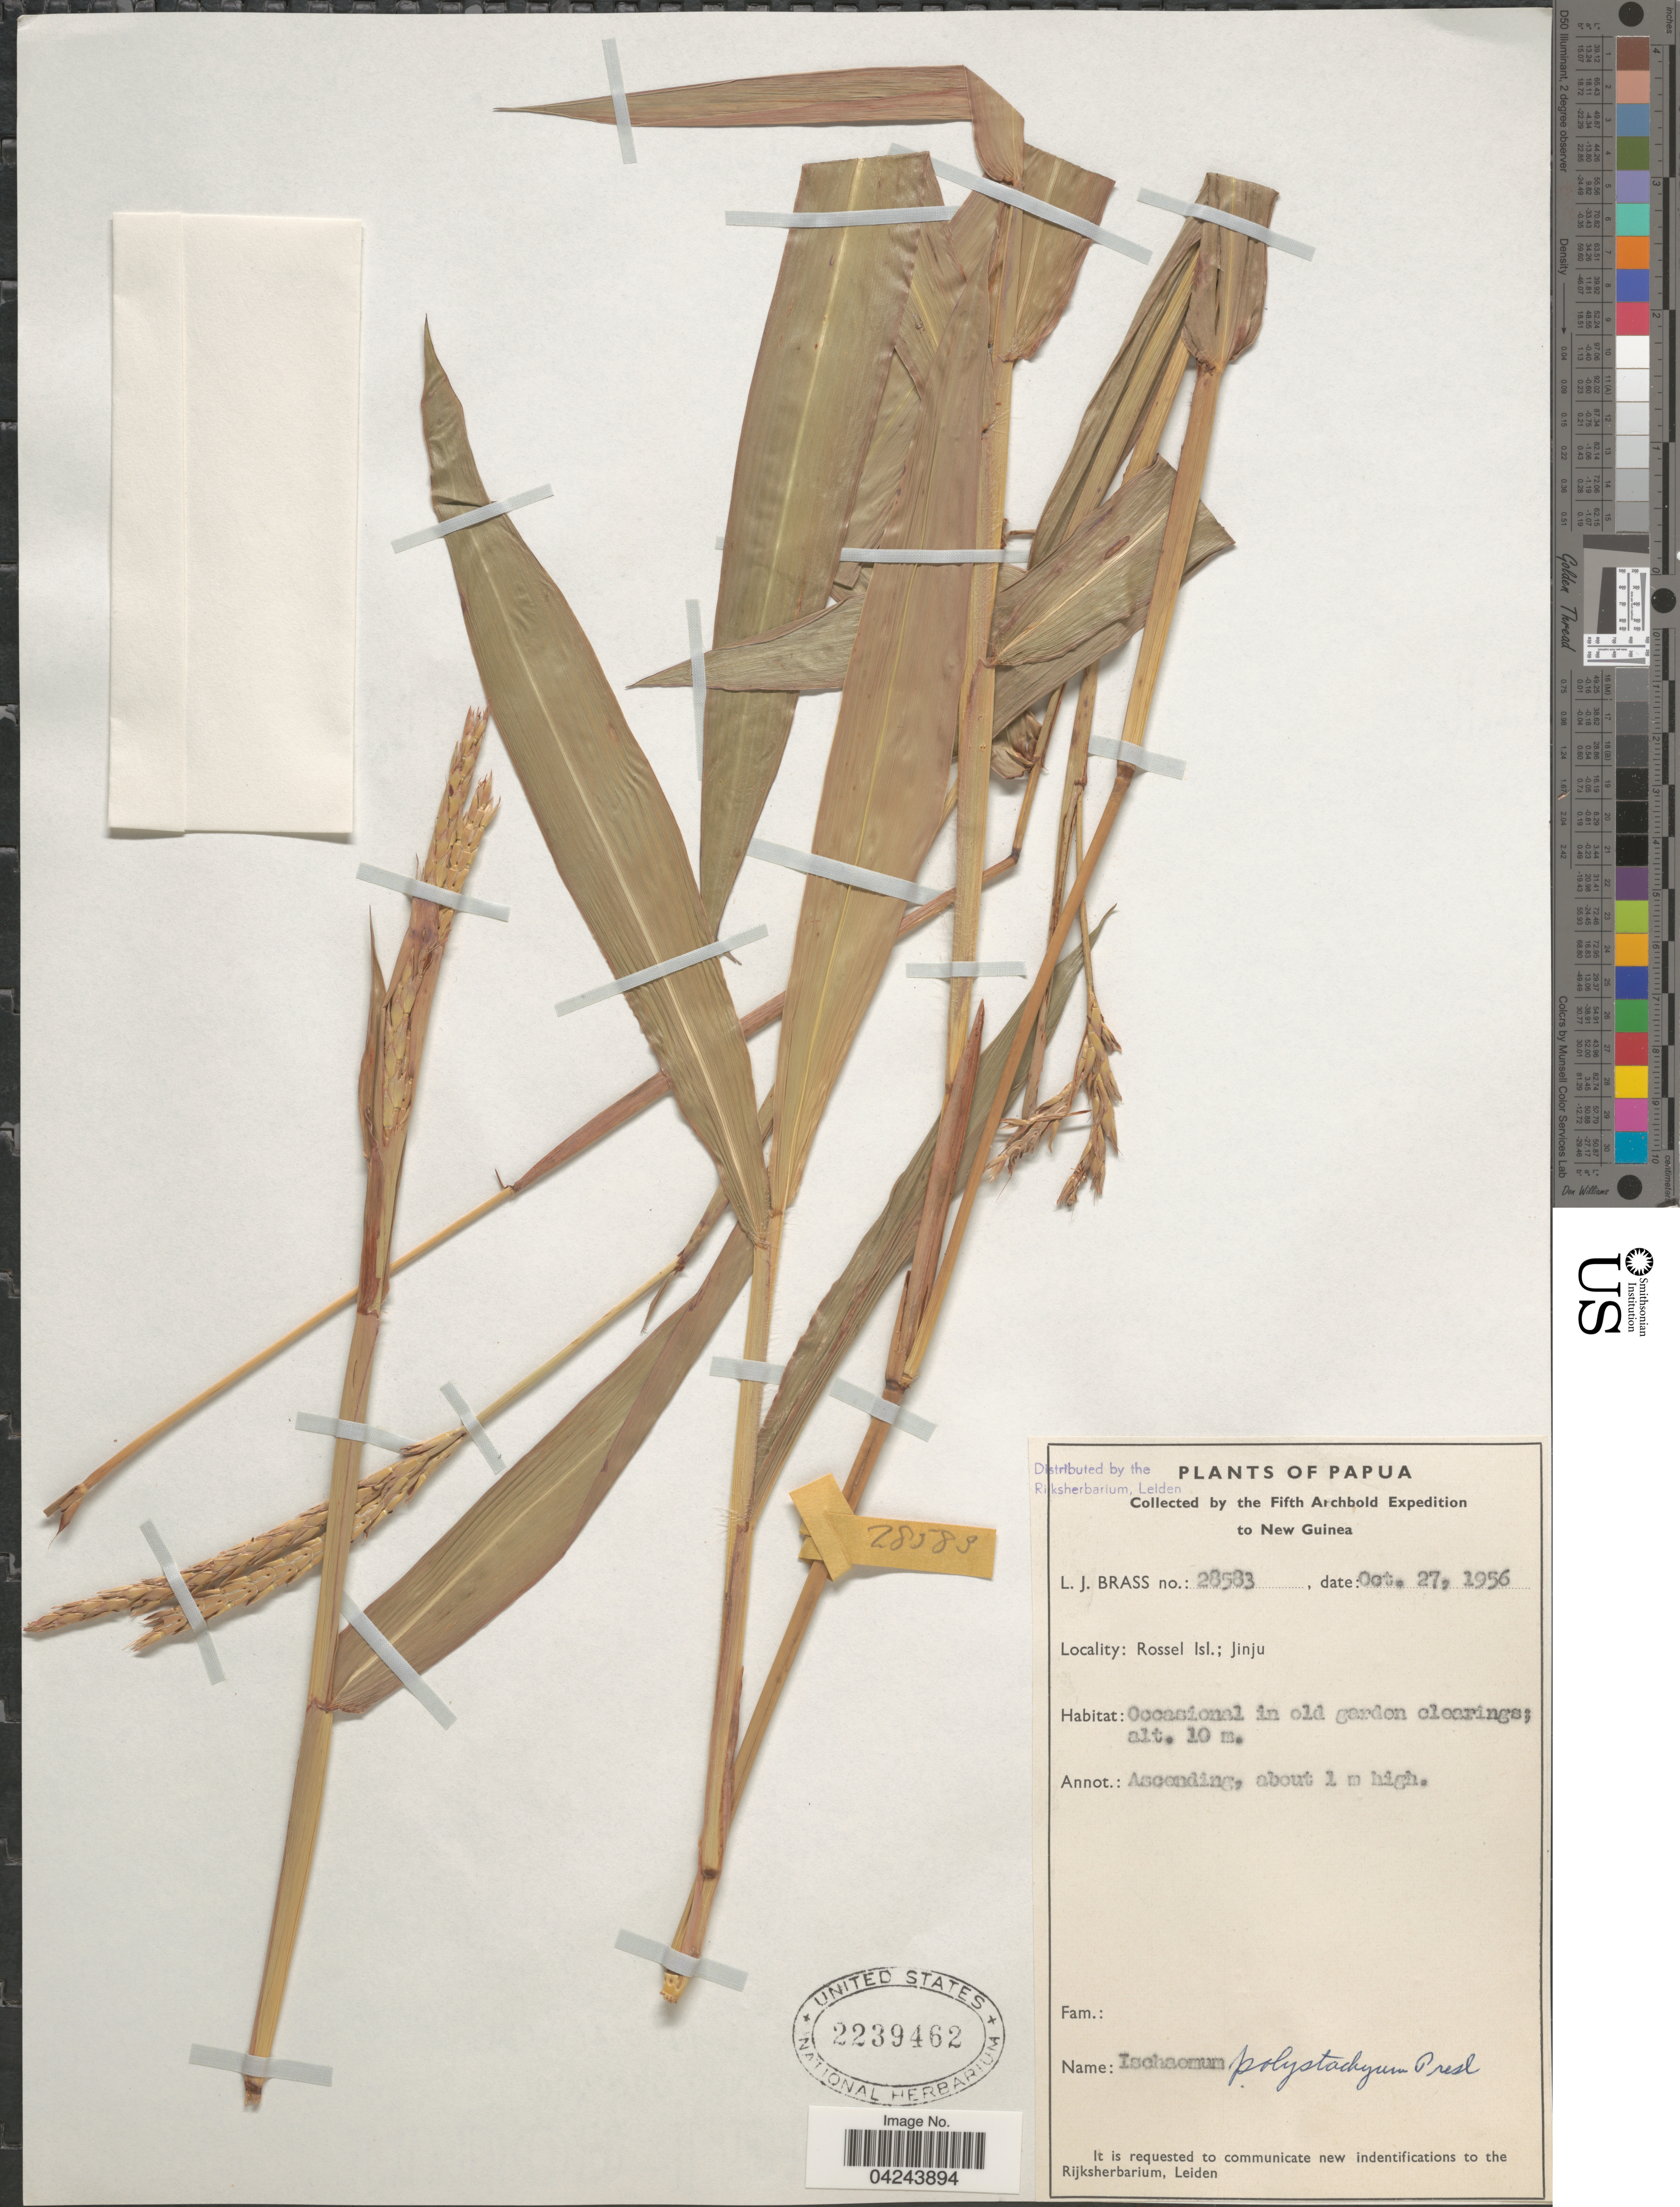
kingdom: Plantae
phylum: Tracheophyta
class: Liliopsida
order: Poales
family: Poaceae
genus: Ischaemum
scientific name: Ischaemum polystachyum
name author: J. Presl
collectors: L. J. Brass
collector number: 28583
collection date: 1956-10-27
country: Papua New Guinea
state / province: Milne Bay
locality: Papua. The Fifth Archbold Expedition to New Guinea. Rossel Isl.; Jinju. Occasional in old garden clearings.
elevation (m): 10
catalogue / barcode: US 2239462